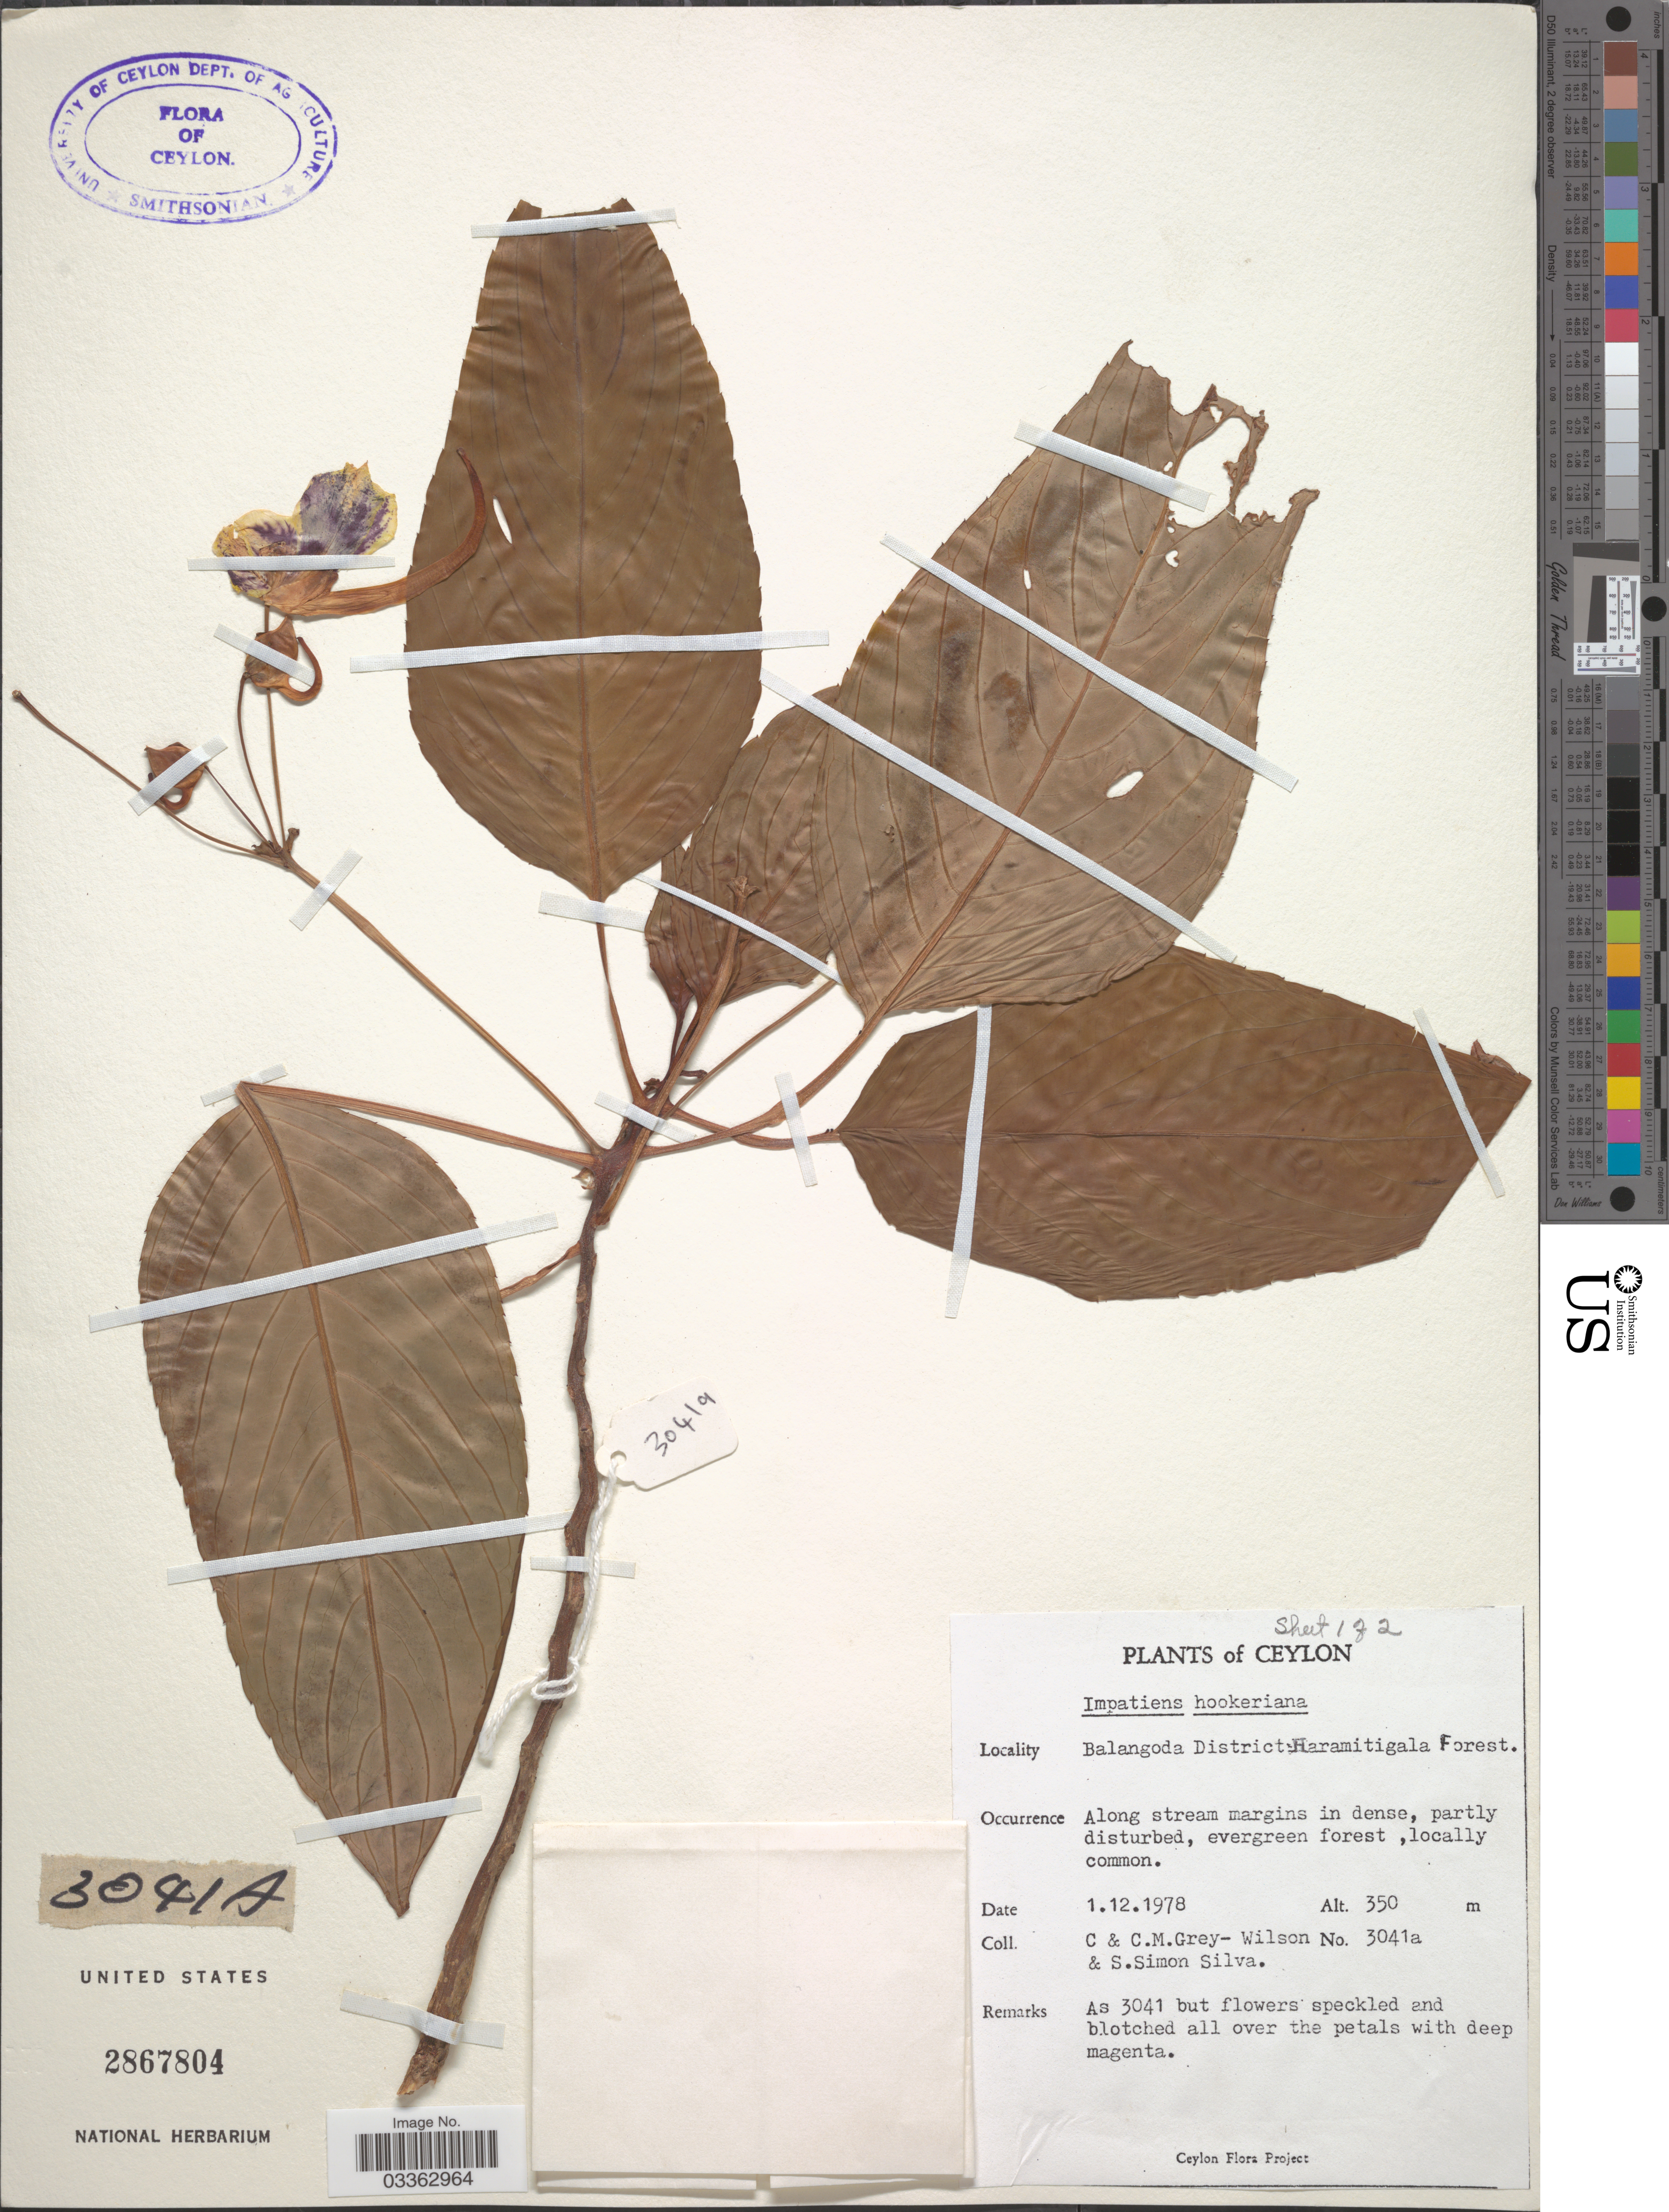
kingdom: Plantae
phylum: Tracheophyta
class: Magnoliopsida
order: Ericales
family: Balsaminaceae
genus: Impatiens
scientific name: Impatiens hookeriana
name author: H. Lév.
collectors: C. Grey-Wilson, C. Grey-Wilson & S. Silva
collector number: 3041a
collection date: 1978-12-01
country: Sri Lanka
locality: Ceylon. Balangoda District: Haramitigala Forest.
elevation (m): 350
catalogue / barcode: US 2867804